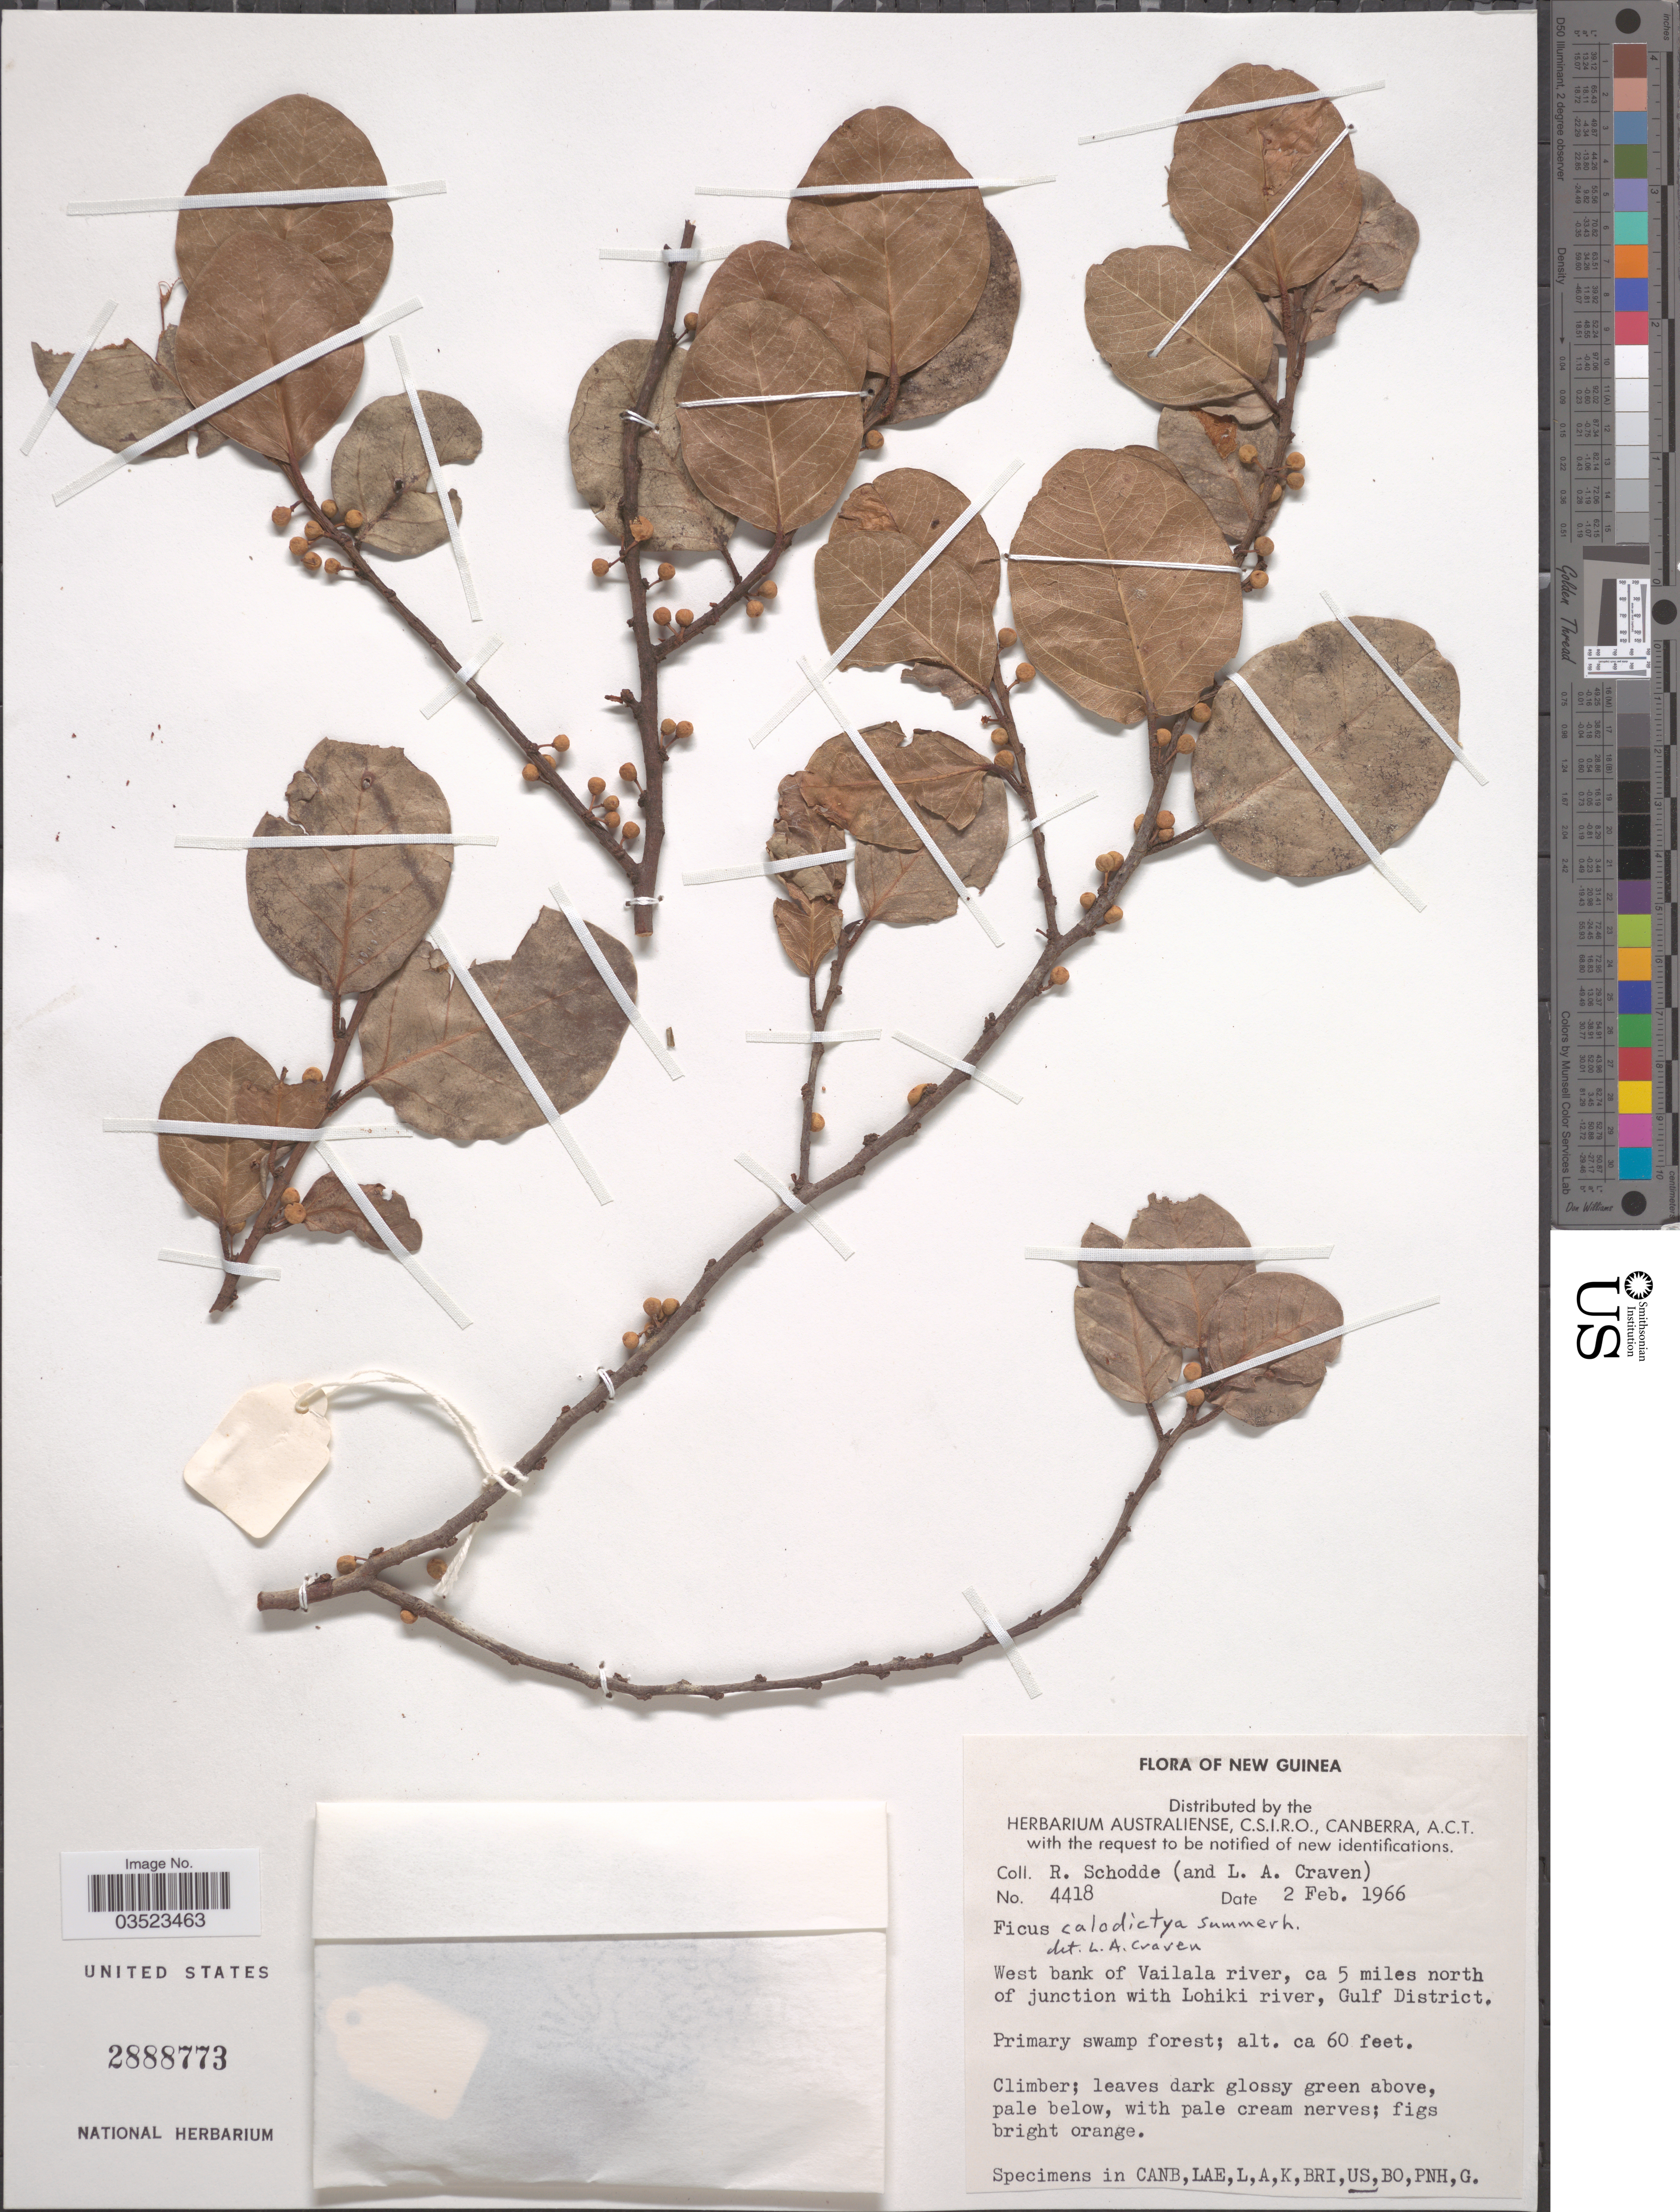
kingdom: Plantae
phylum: Tracheophyta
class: Magnoliopsida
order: Rosales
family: Moraceae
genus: Ficus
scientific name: Ficus calodictya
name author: Summerh.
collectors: R. Schodde & L. A. Craven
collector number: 4418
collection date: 1966-02-02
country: Papua New Guinea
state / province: Gulf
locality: New Guinea. West bank of Vailala river, ca 5 miles north of junction with Lohiki river, Gulf District.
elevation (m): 18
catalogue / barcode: US 2888773